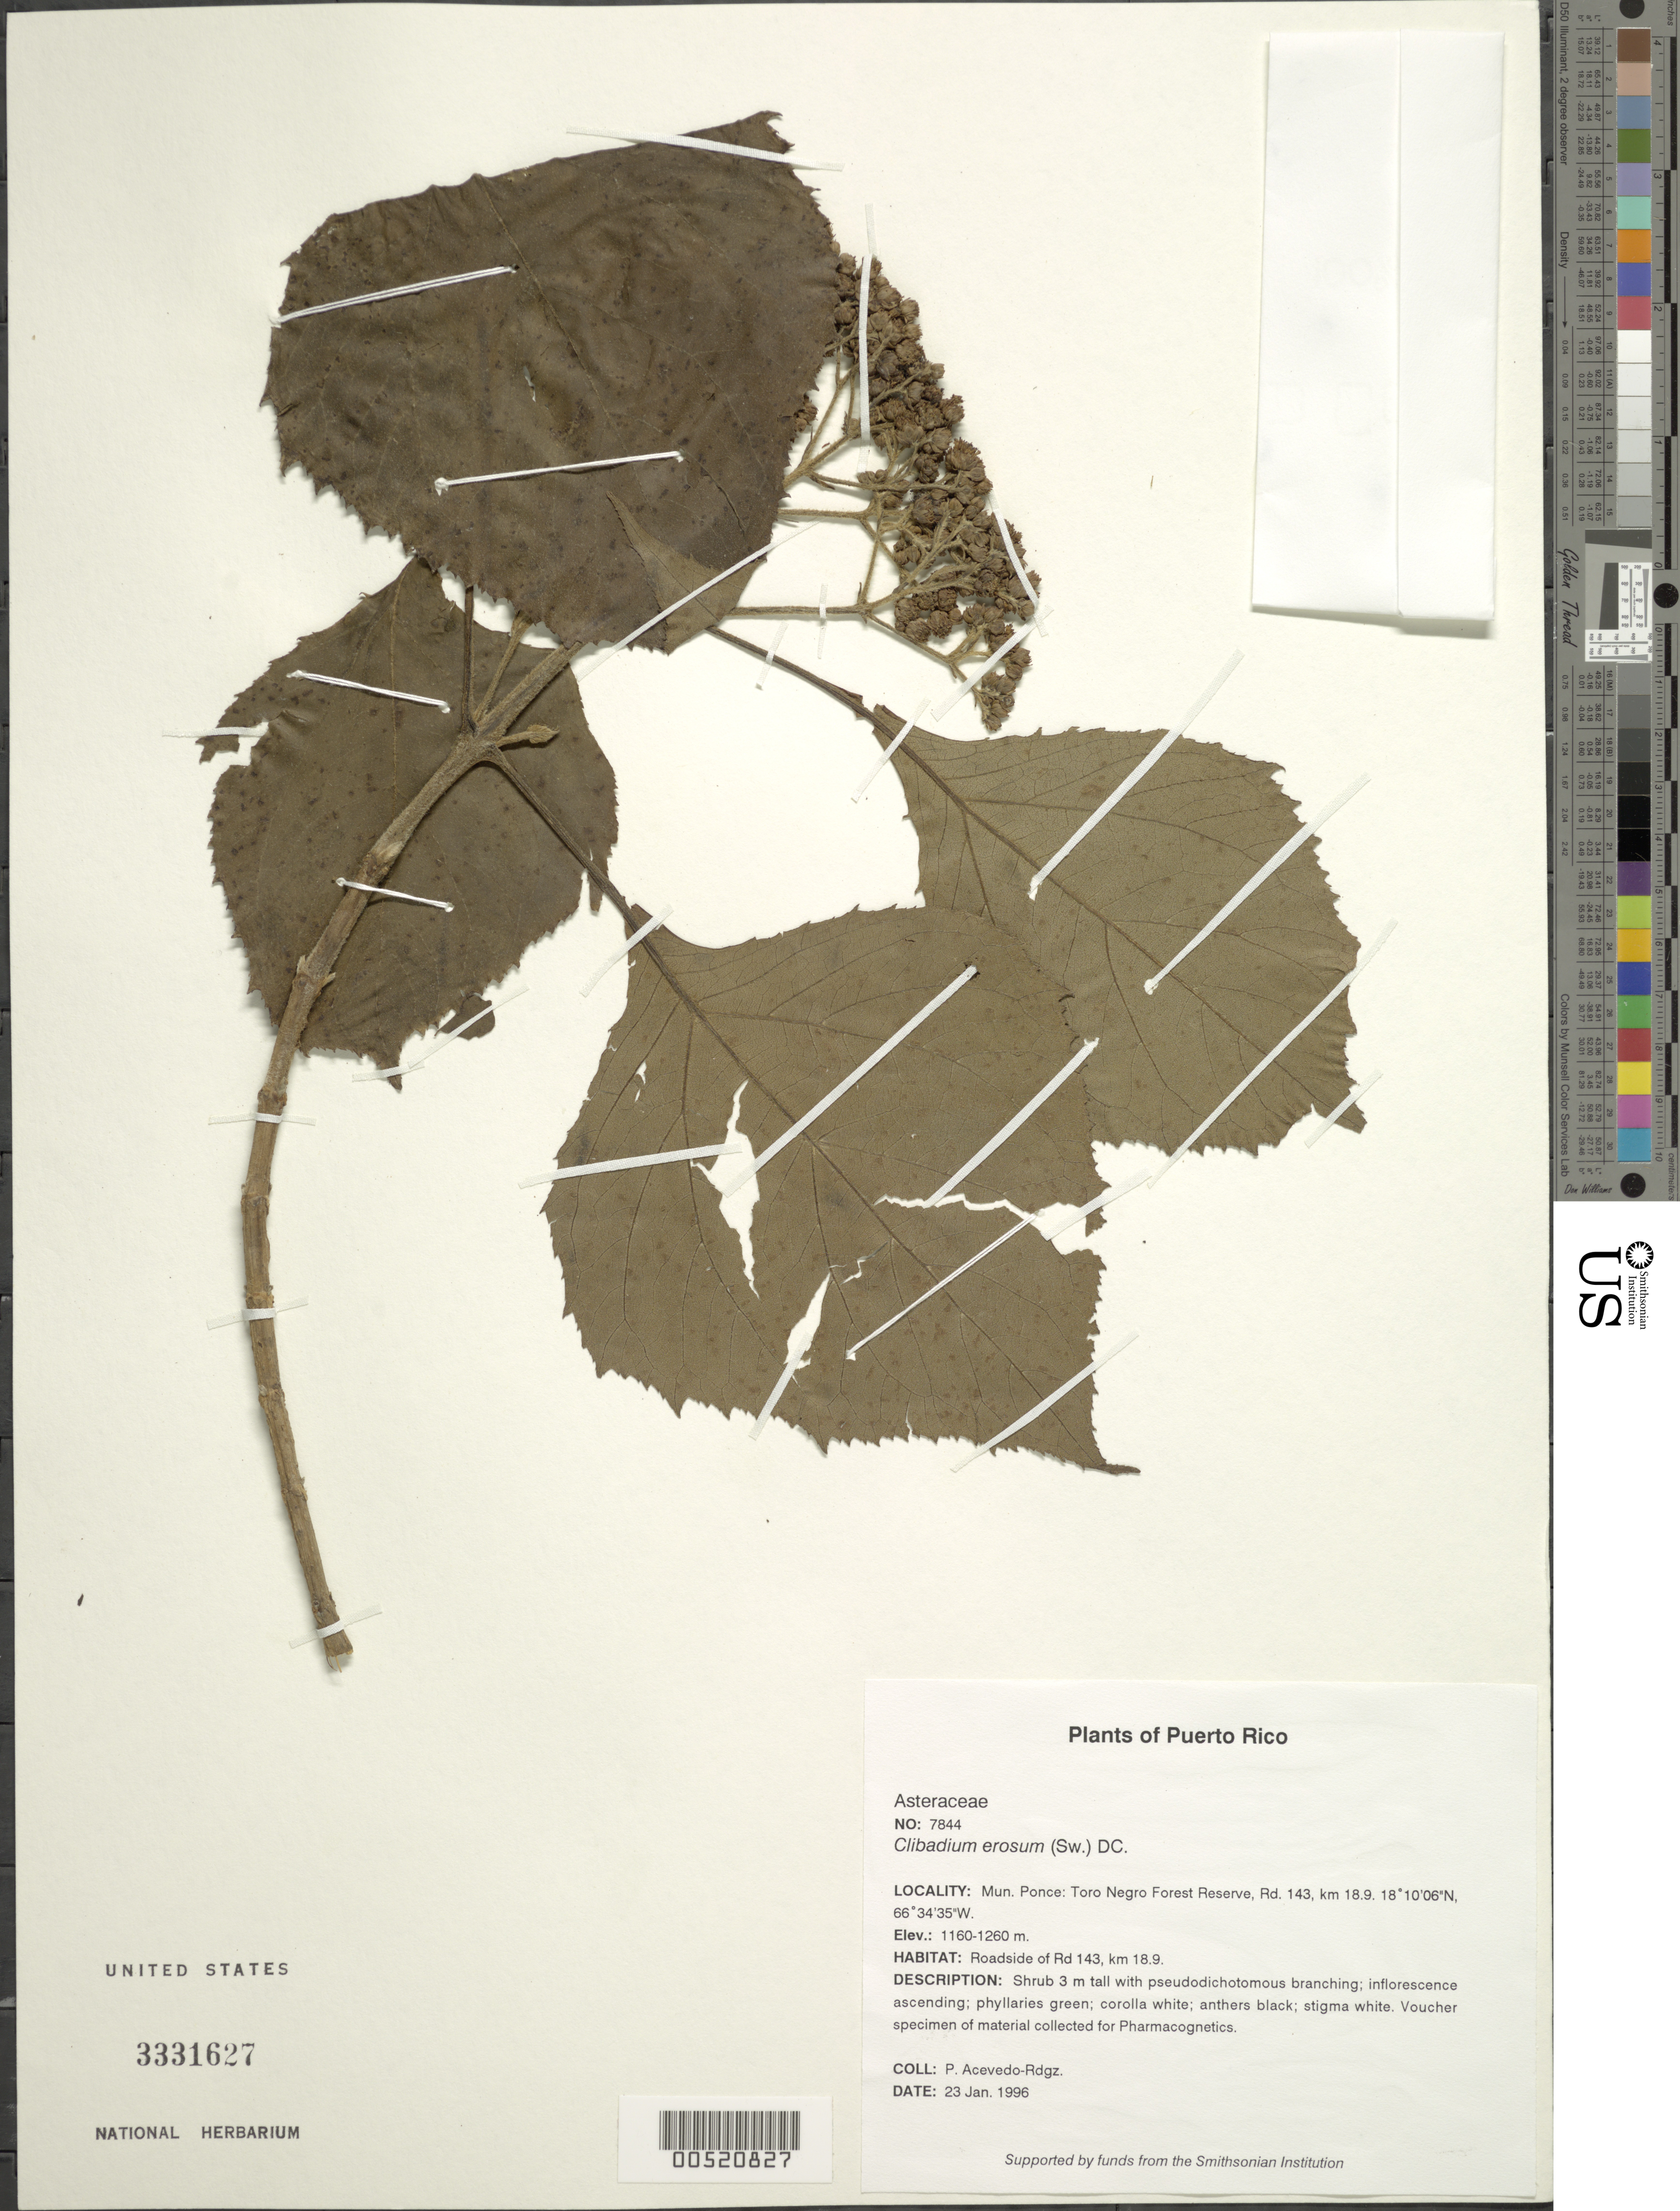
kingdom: Plantae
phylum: Tracheophyta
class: Magnoliopsida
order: Asterales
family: Asteraceae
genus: Clibadium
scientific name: Clibadium erosum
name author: (Sw.) DC.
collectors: P. Acevedo-Rodr. & G. J. Breckon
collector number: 7844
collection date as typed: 23 Jan 1996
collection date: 1996-01-23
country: Puerto Rico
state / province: Ponce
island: Puerto Rico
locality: Ponce: Jayuya, Toro Negro Forest Reserve, along Rd. 143, km 18.8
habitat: Roadside of Rd 143, km 18.9.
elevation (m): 1260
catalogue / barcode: US 3331627